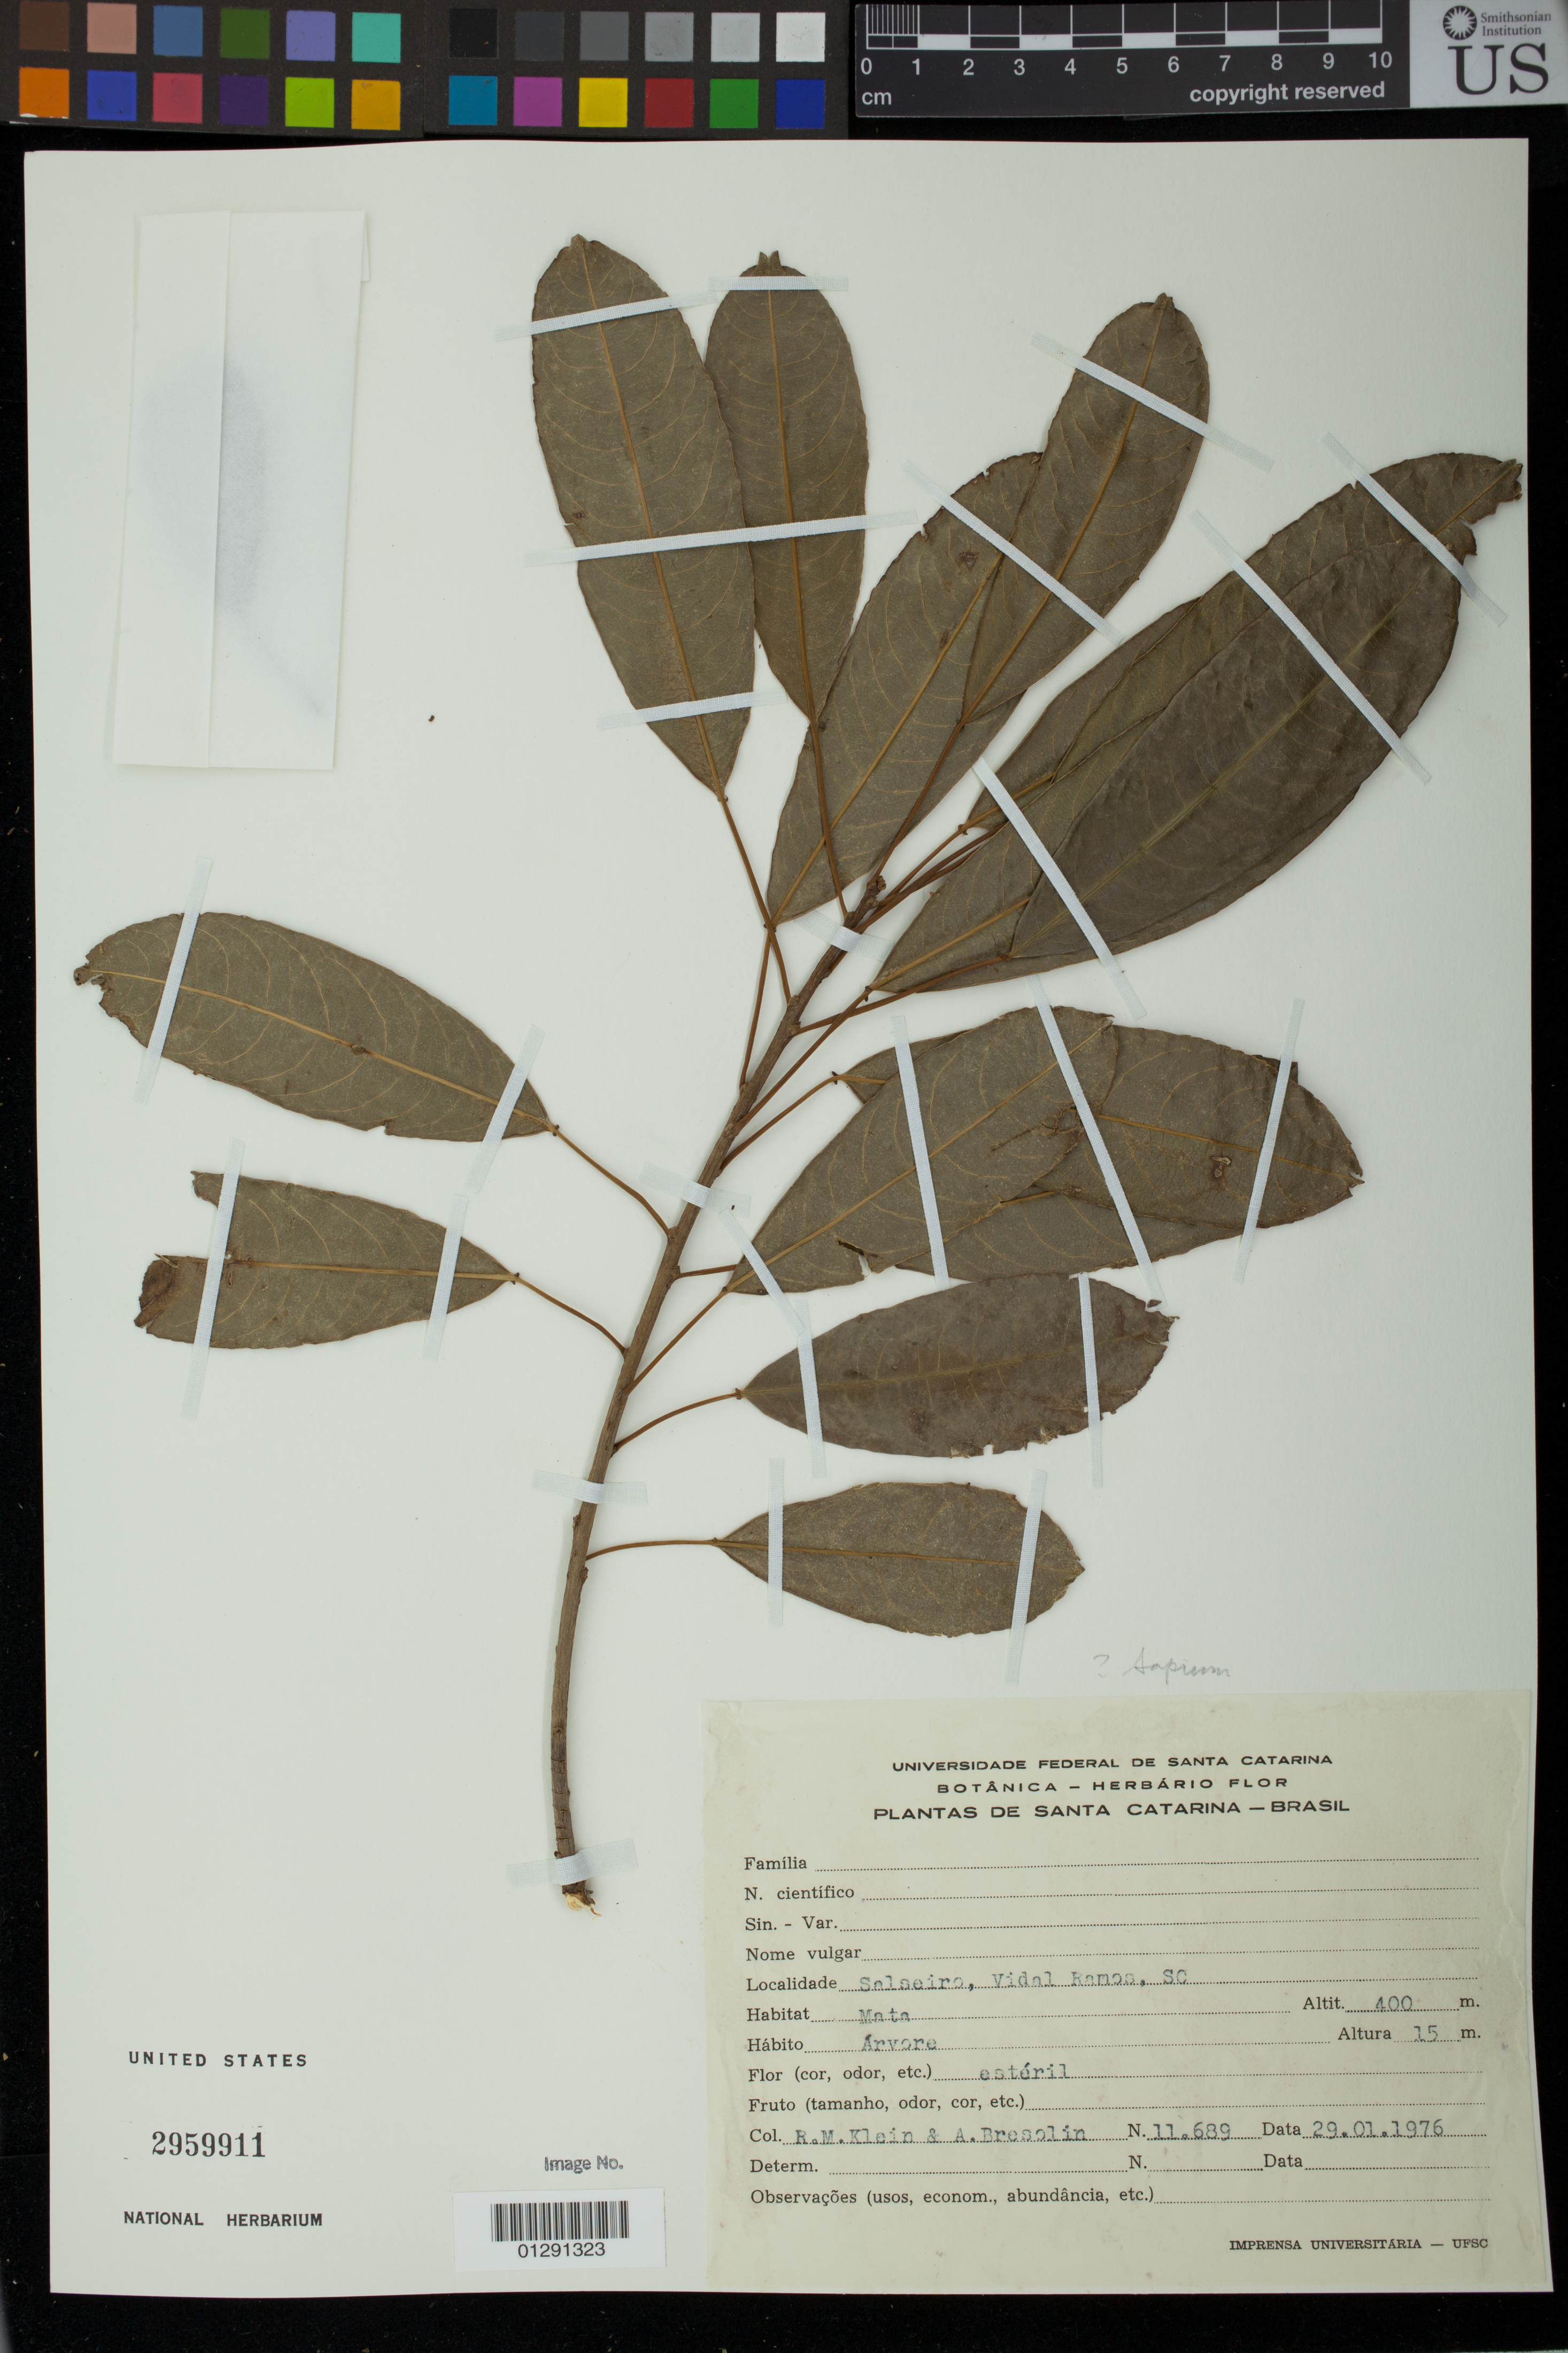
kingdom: Plantae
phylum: Tracheophyta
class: Magnoliopsida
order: Malpighiales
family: Euphorbiaceae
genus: Sapium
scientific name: Sapium glandulatum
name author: (Vell.) Pax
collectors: R. M. Klein & A. Bresolin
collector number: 11689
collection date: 1976-01-29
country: Brazil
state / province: Santa Catarina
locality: Salseiro, Vidal Ramos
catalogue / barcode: US 2959911